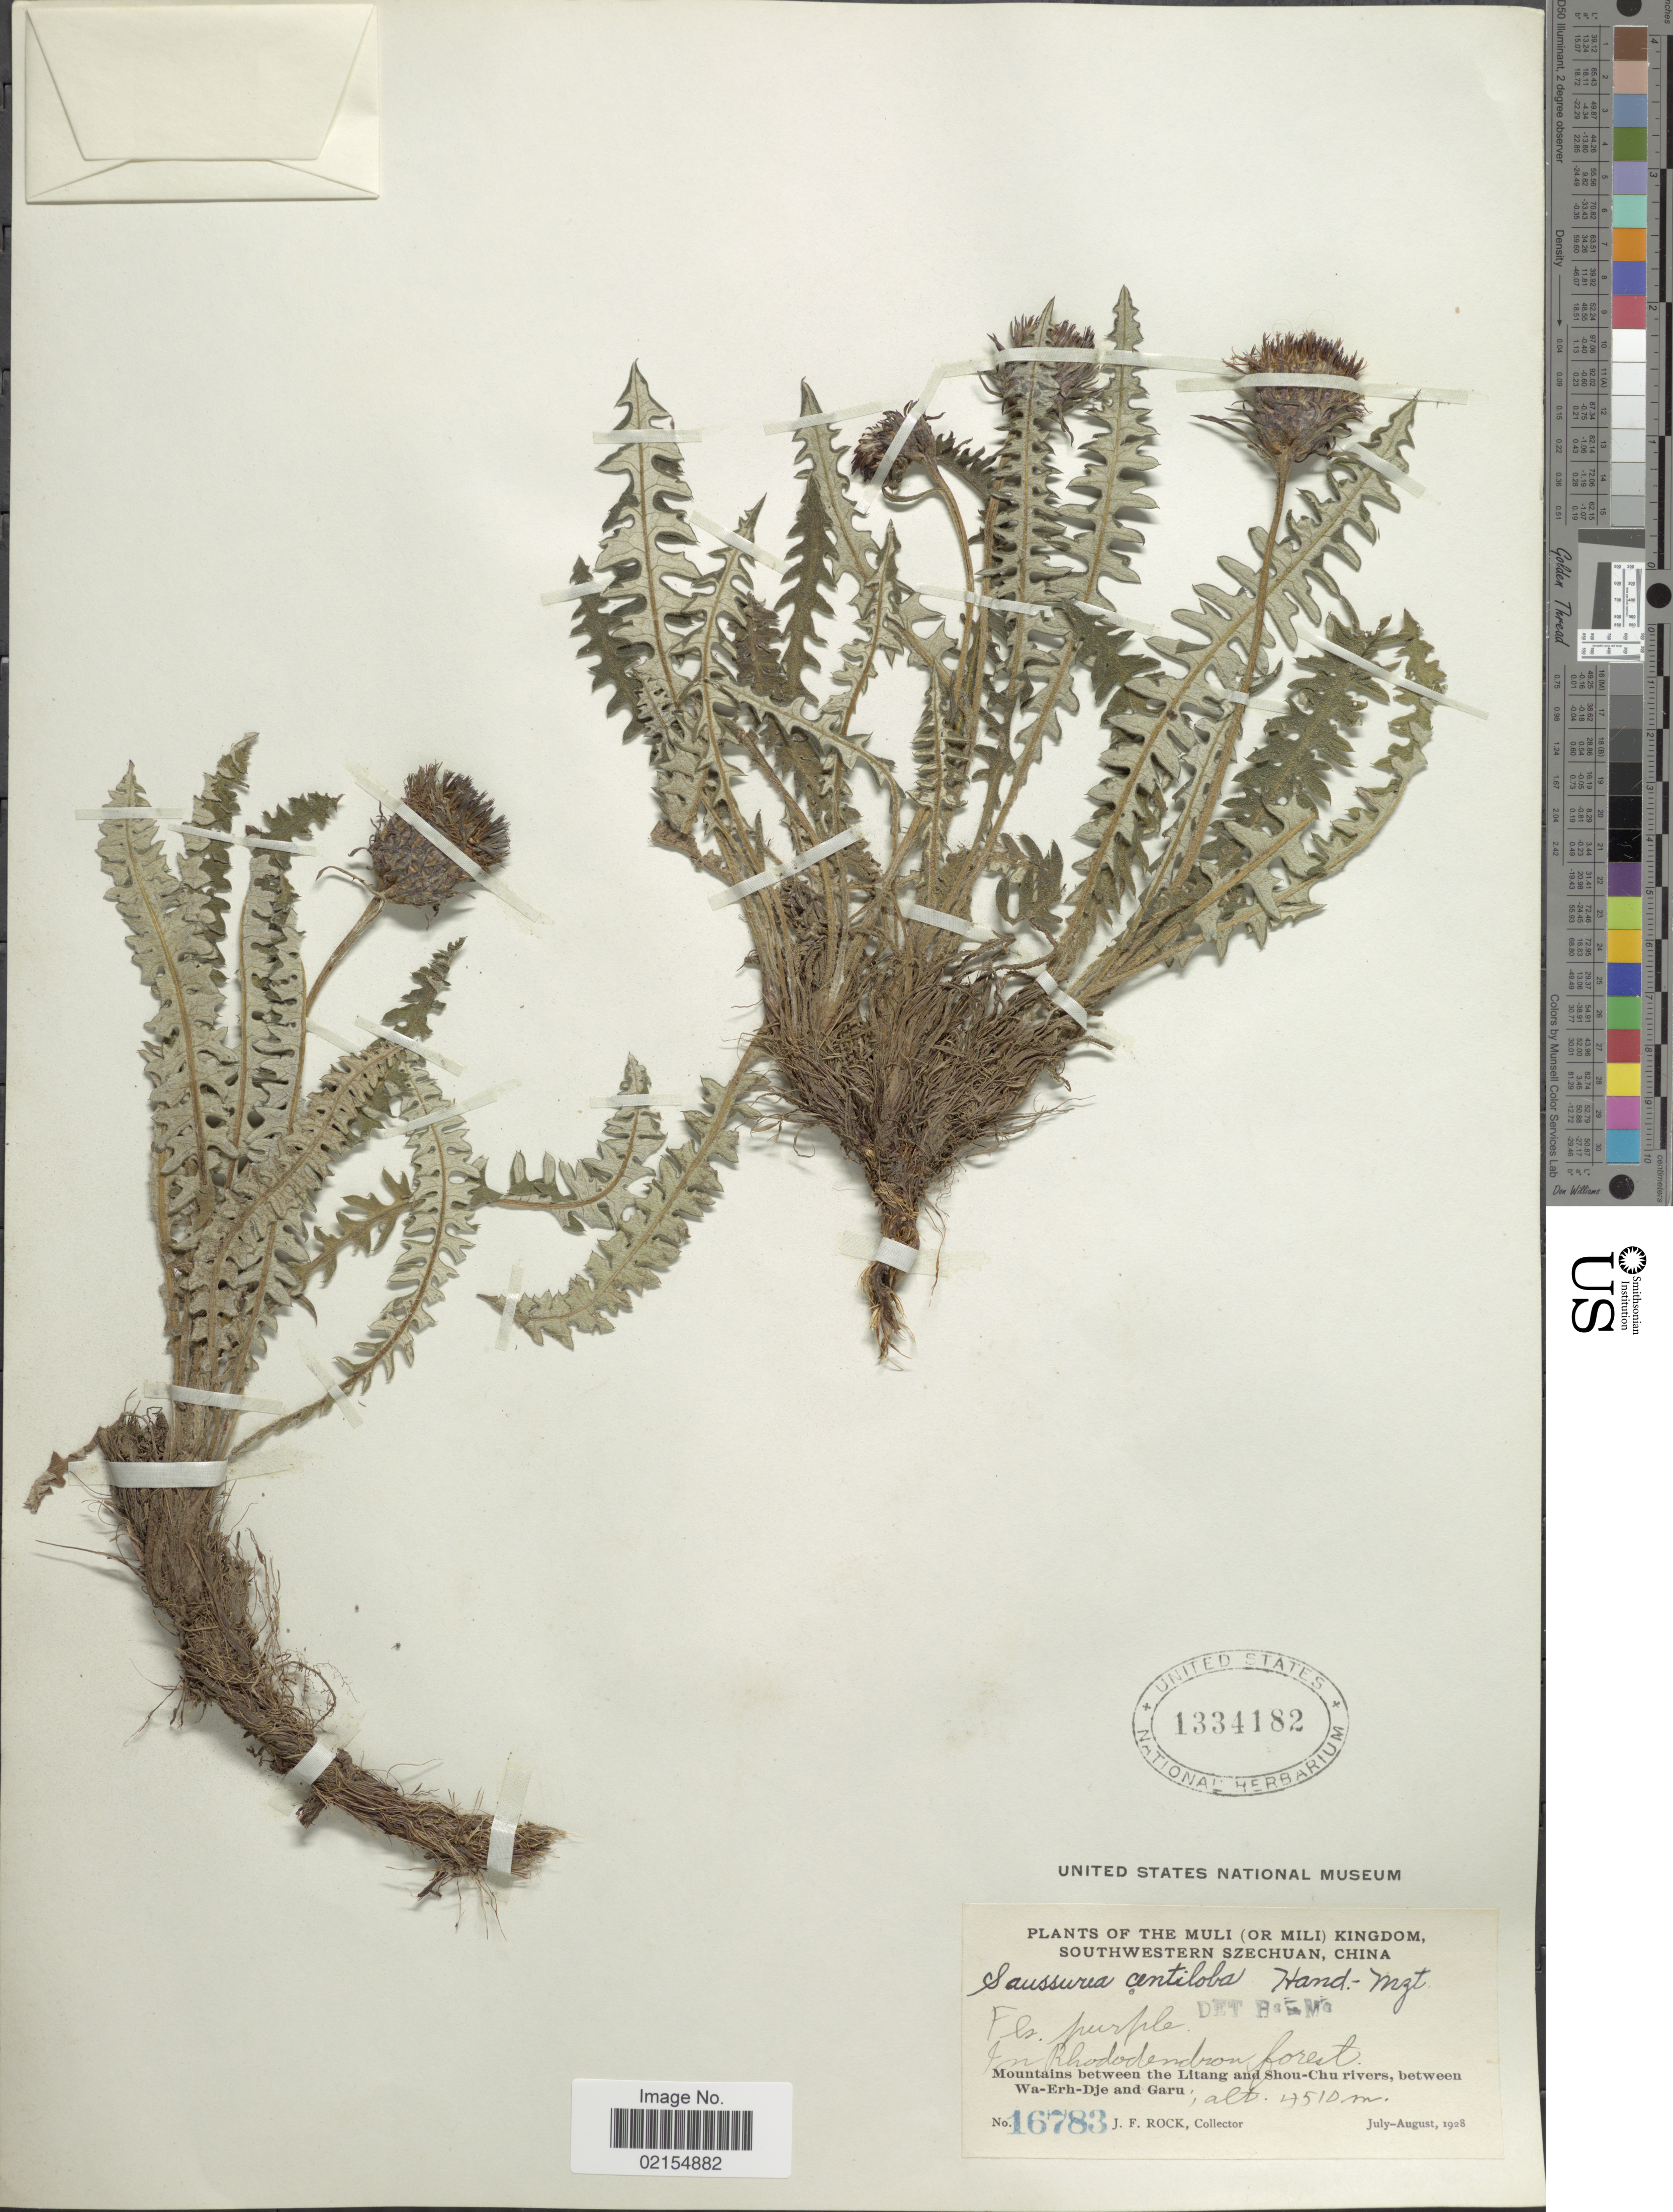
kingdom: Plantae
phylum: Tracheophyta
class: Magnoliopsida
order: Asterales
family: Asteraceae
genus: Saussurea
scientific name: Saussurea centiloba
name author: Hand.-Mazz.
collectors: J. Rock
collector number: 16783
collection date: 1928-07/1928-08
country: China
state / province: Sichuan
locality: The Muli (Or Mili) Kingdom, Southwestern Szechuan, China, Mountains between the Likiang and Shou-Chu rivers, between Wa-Erh-Dje and Garu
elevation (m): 4510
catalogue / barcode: US 1334182